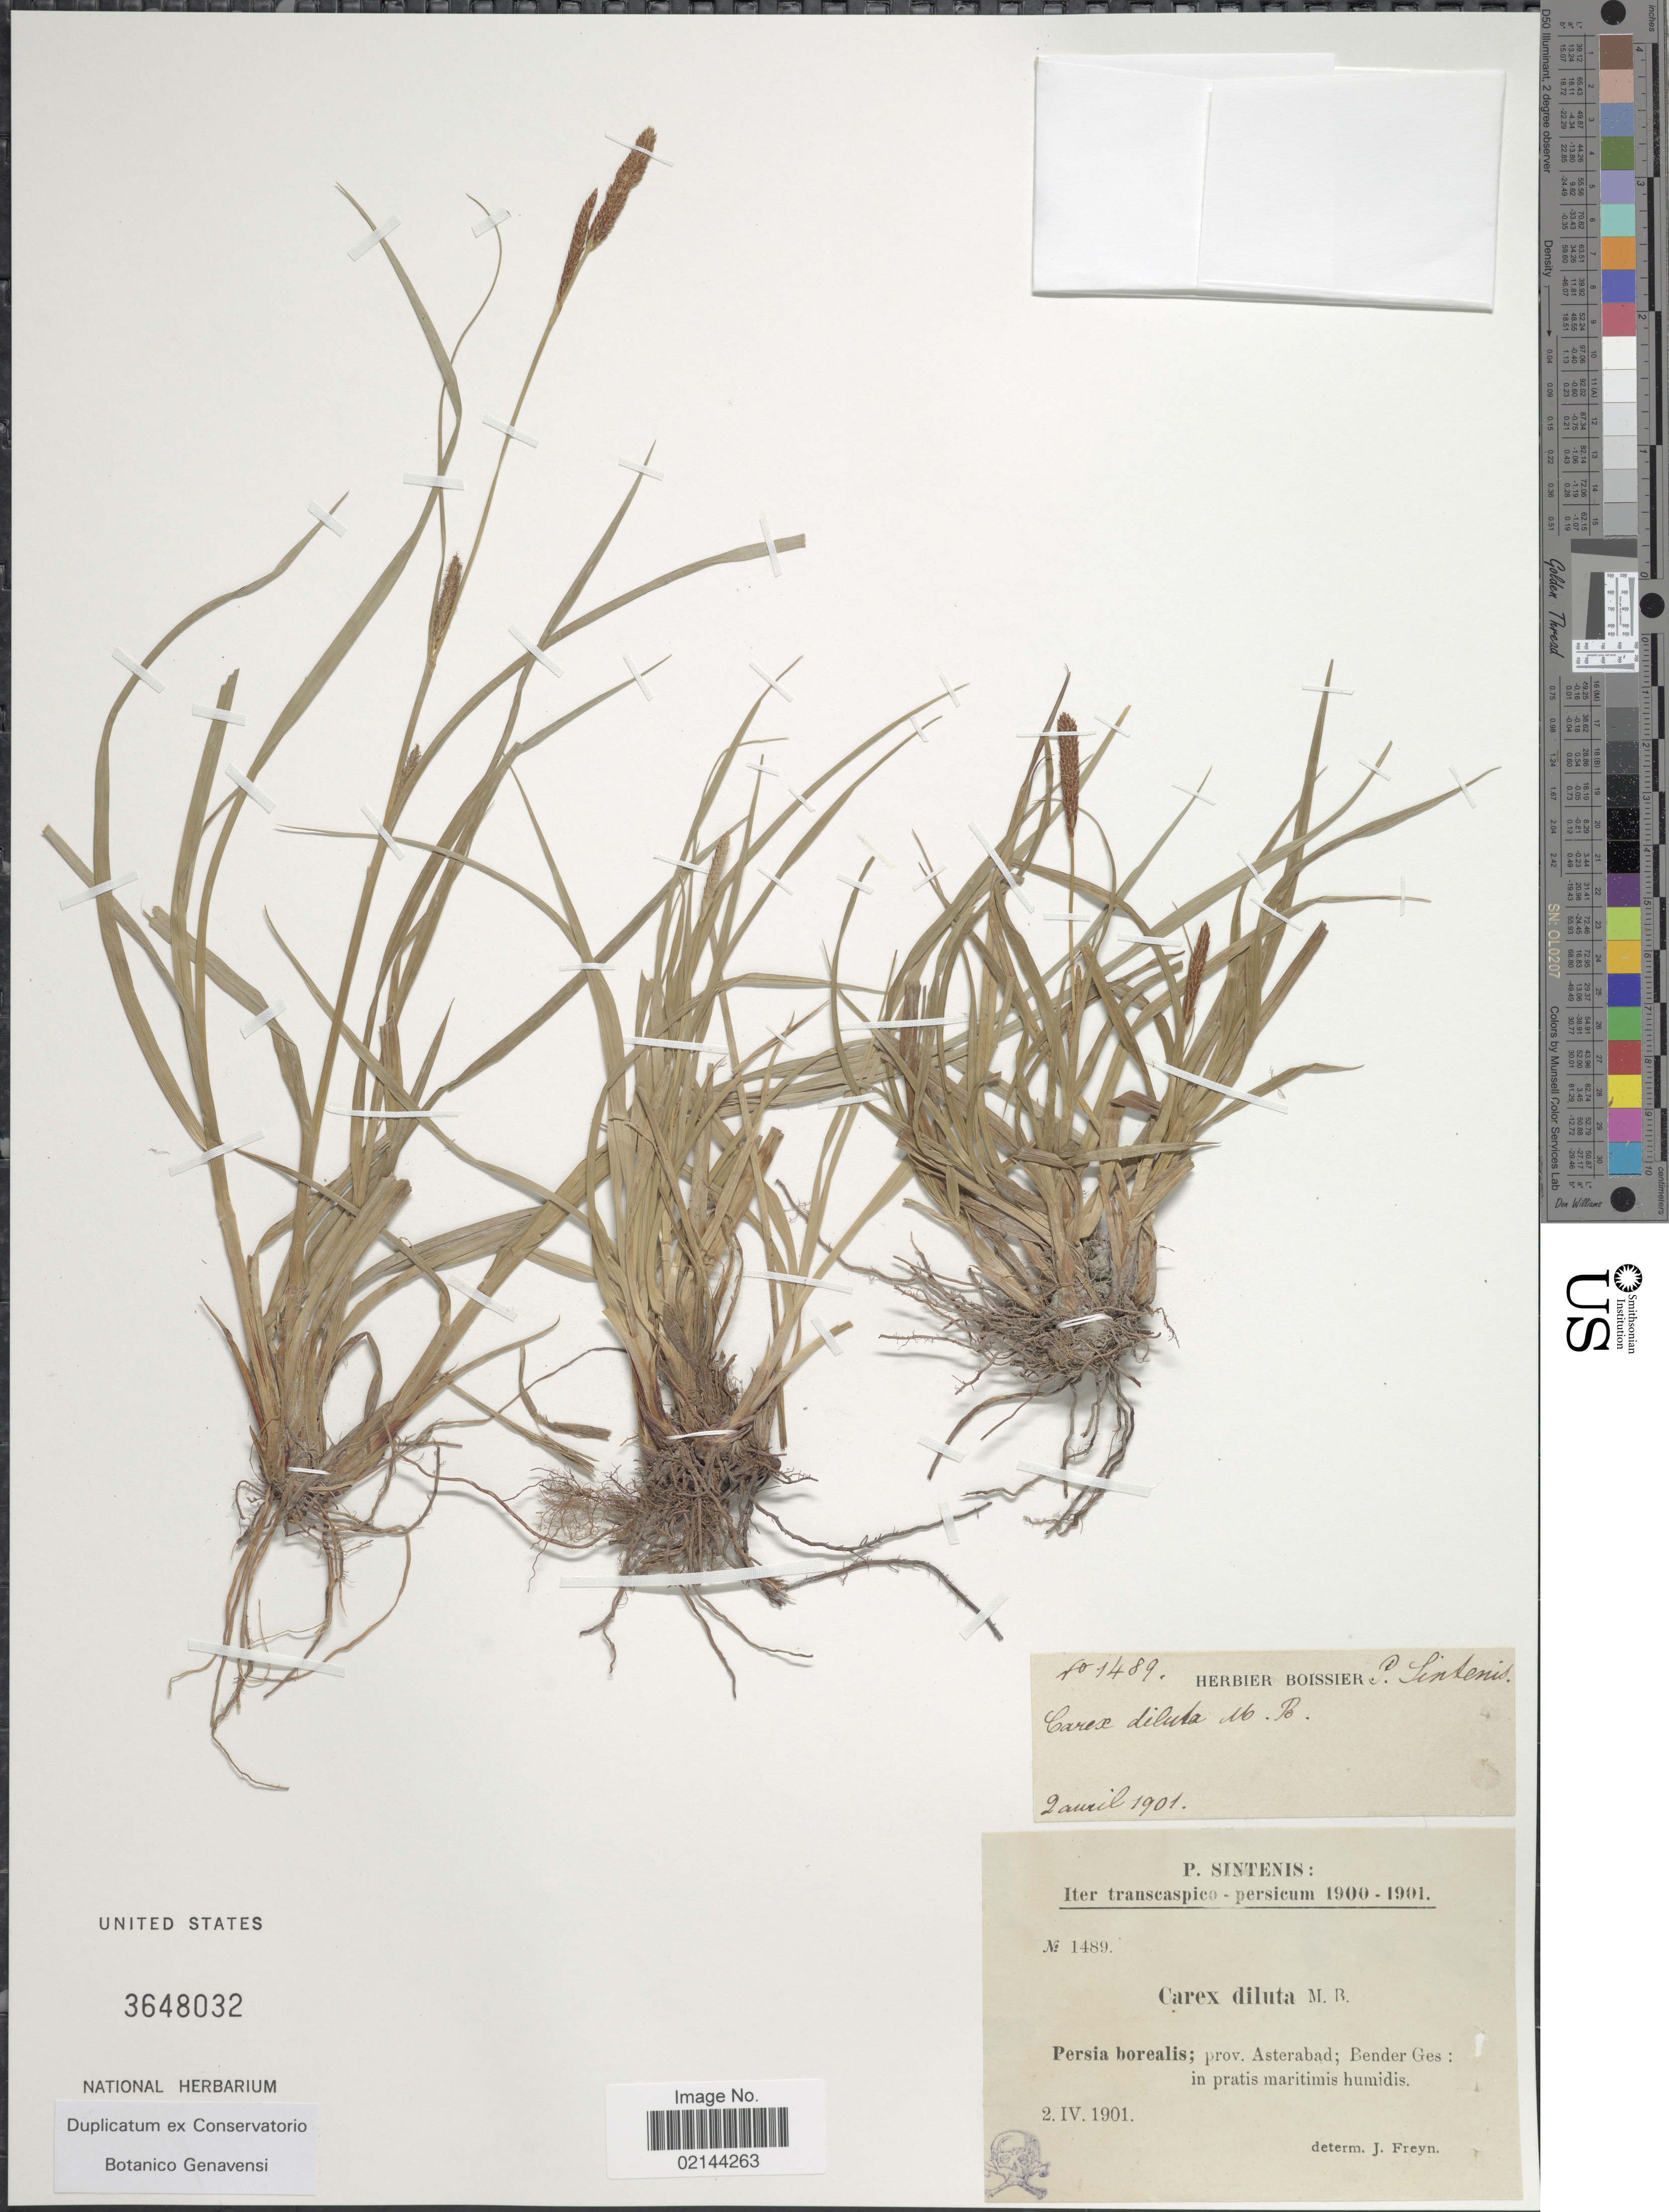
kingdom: Plantae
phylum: Tracheophyta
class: Liliopsida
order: Poales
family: Cyperaceae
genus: Carex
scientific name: Carex diluta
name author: M. Bieb.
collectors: P. Sintenis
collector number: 1489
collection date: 1901-04-02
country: Iran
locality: Persia borealis: prov. Asterabad; Bender Ges in pratis maritimis humidis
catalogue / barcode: US 3648032